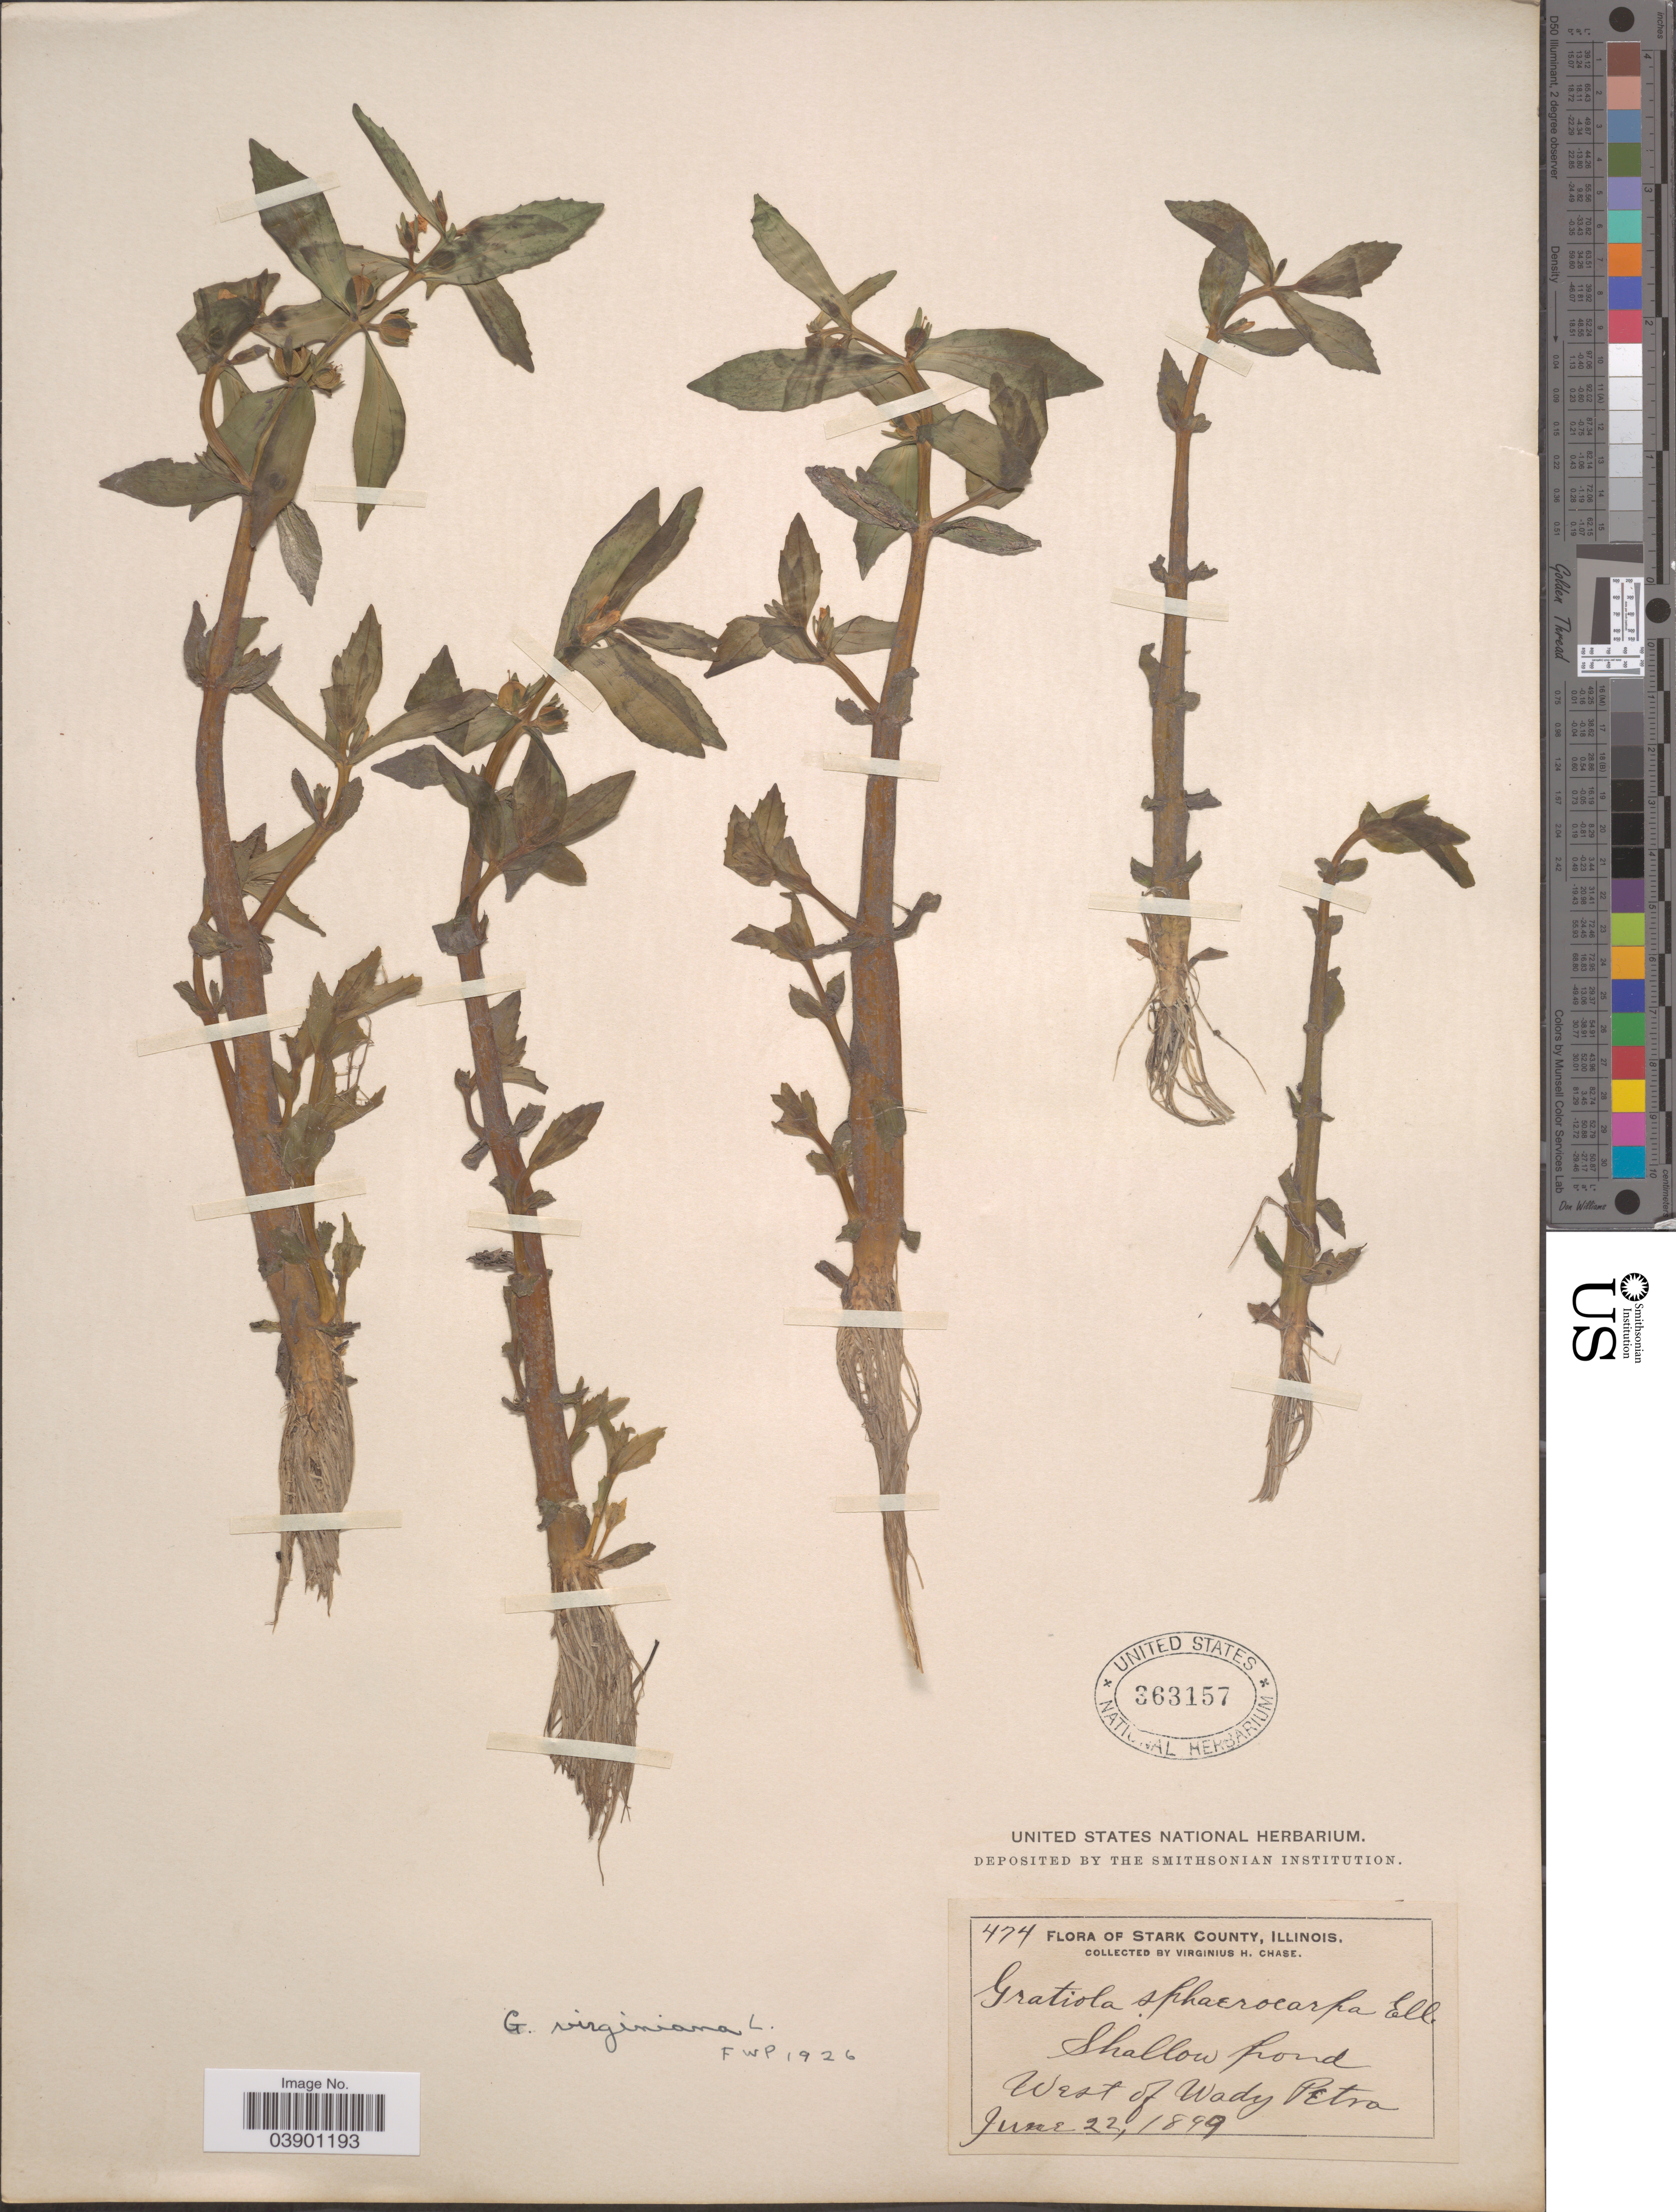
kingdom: Plantae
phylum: Tracheophyta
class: Magnoliopsida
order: Lamiales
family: Plantaginaceae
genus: Gratiola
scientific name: Gratiola virginiana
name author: L.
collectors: V. H. Chase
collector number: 474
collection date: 1899-06-22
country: United States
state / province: Illinois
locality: Stark County. West of Wady Petra.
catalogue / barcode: US 363157